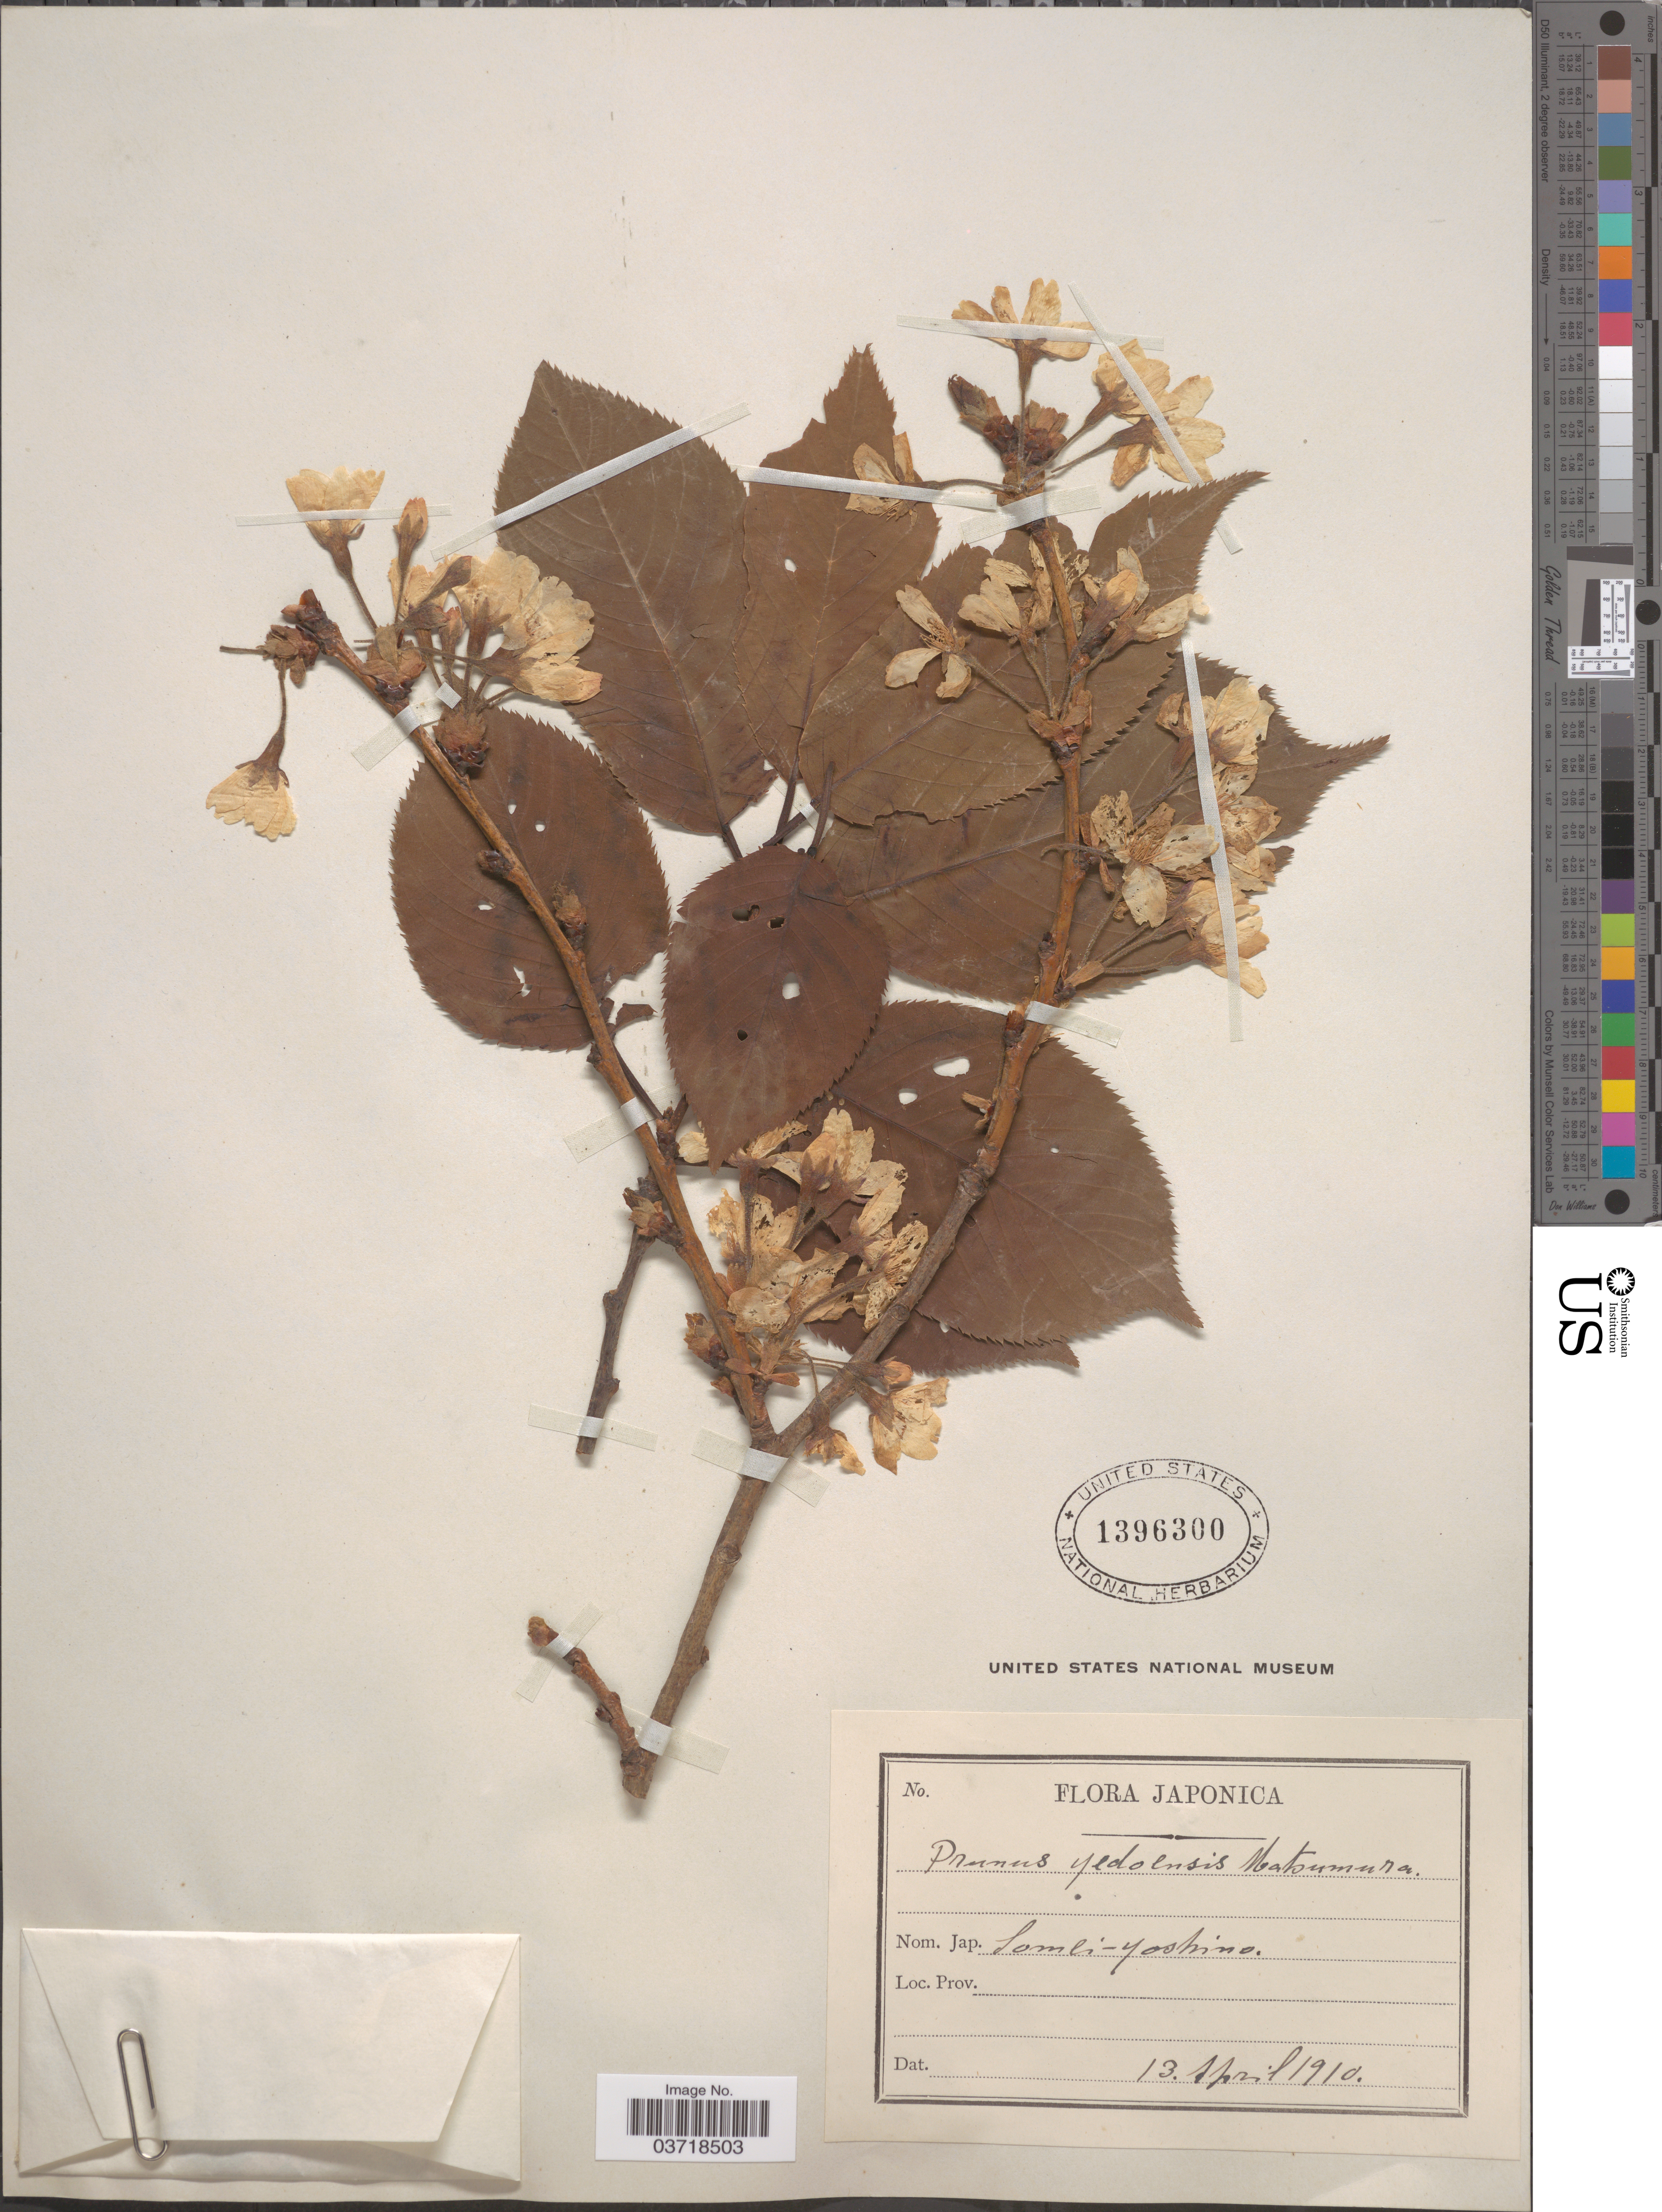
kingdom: Plantae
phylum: Tracheophyta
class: Magnoliopsida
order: Rosales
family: Rosaceae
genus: Prunus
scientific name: Prunus yedoensis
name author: Matsum.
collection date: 1910-04-13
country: Japan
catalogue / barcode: US 1396300